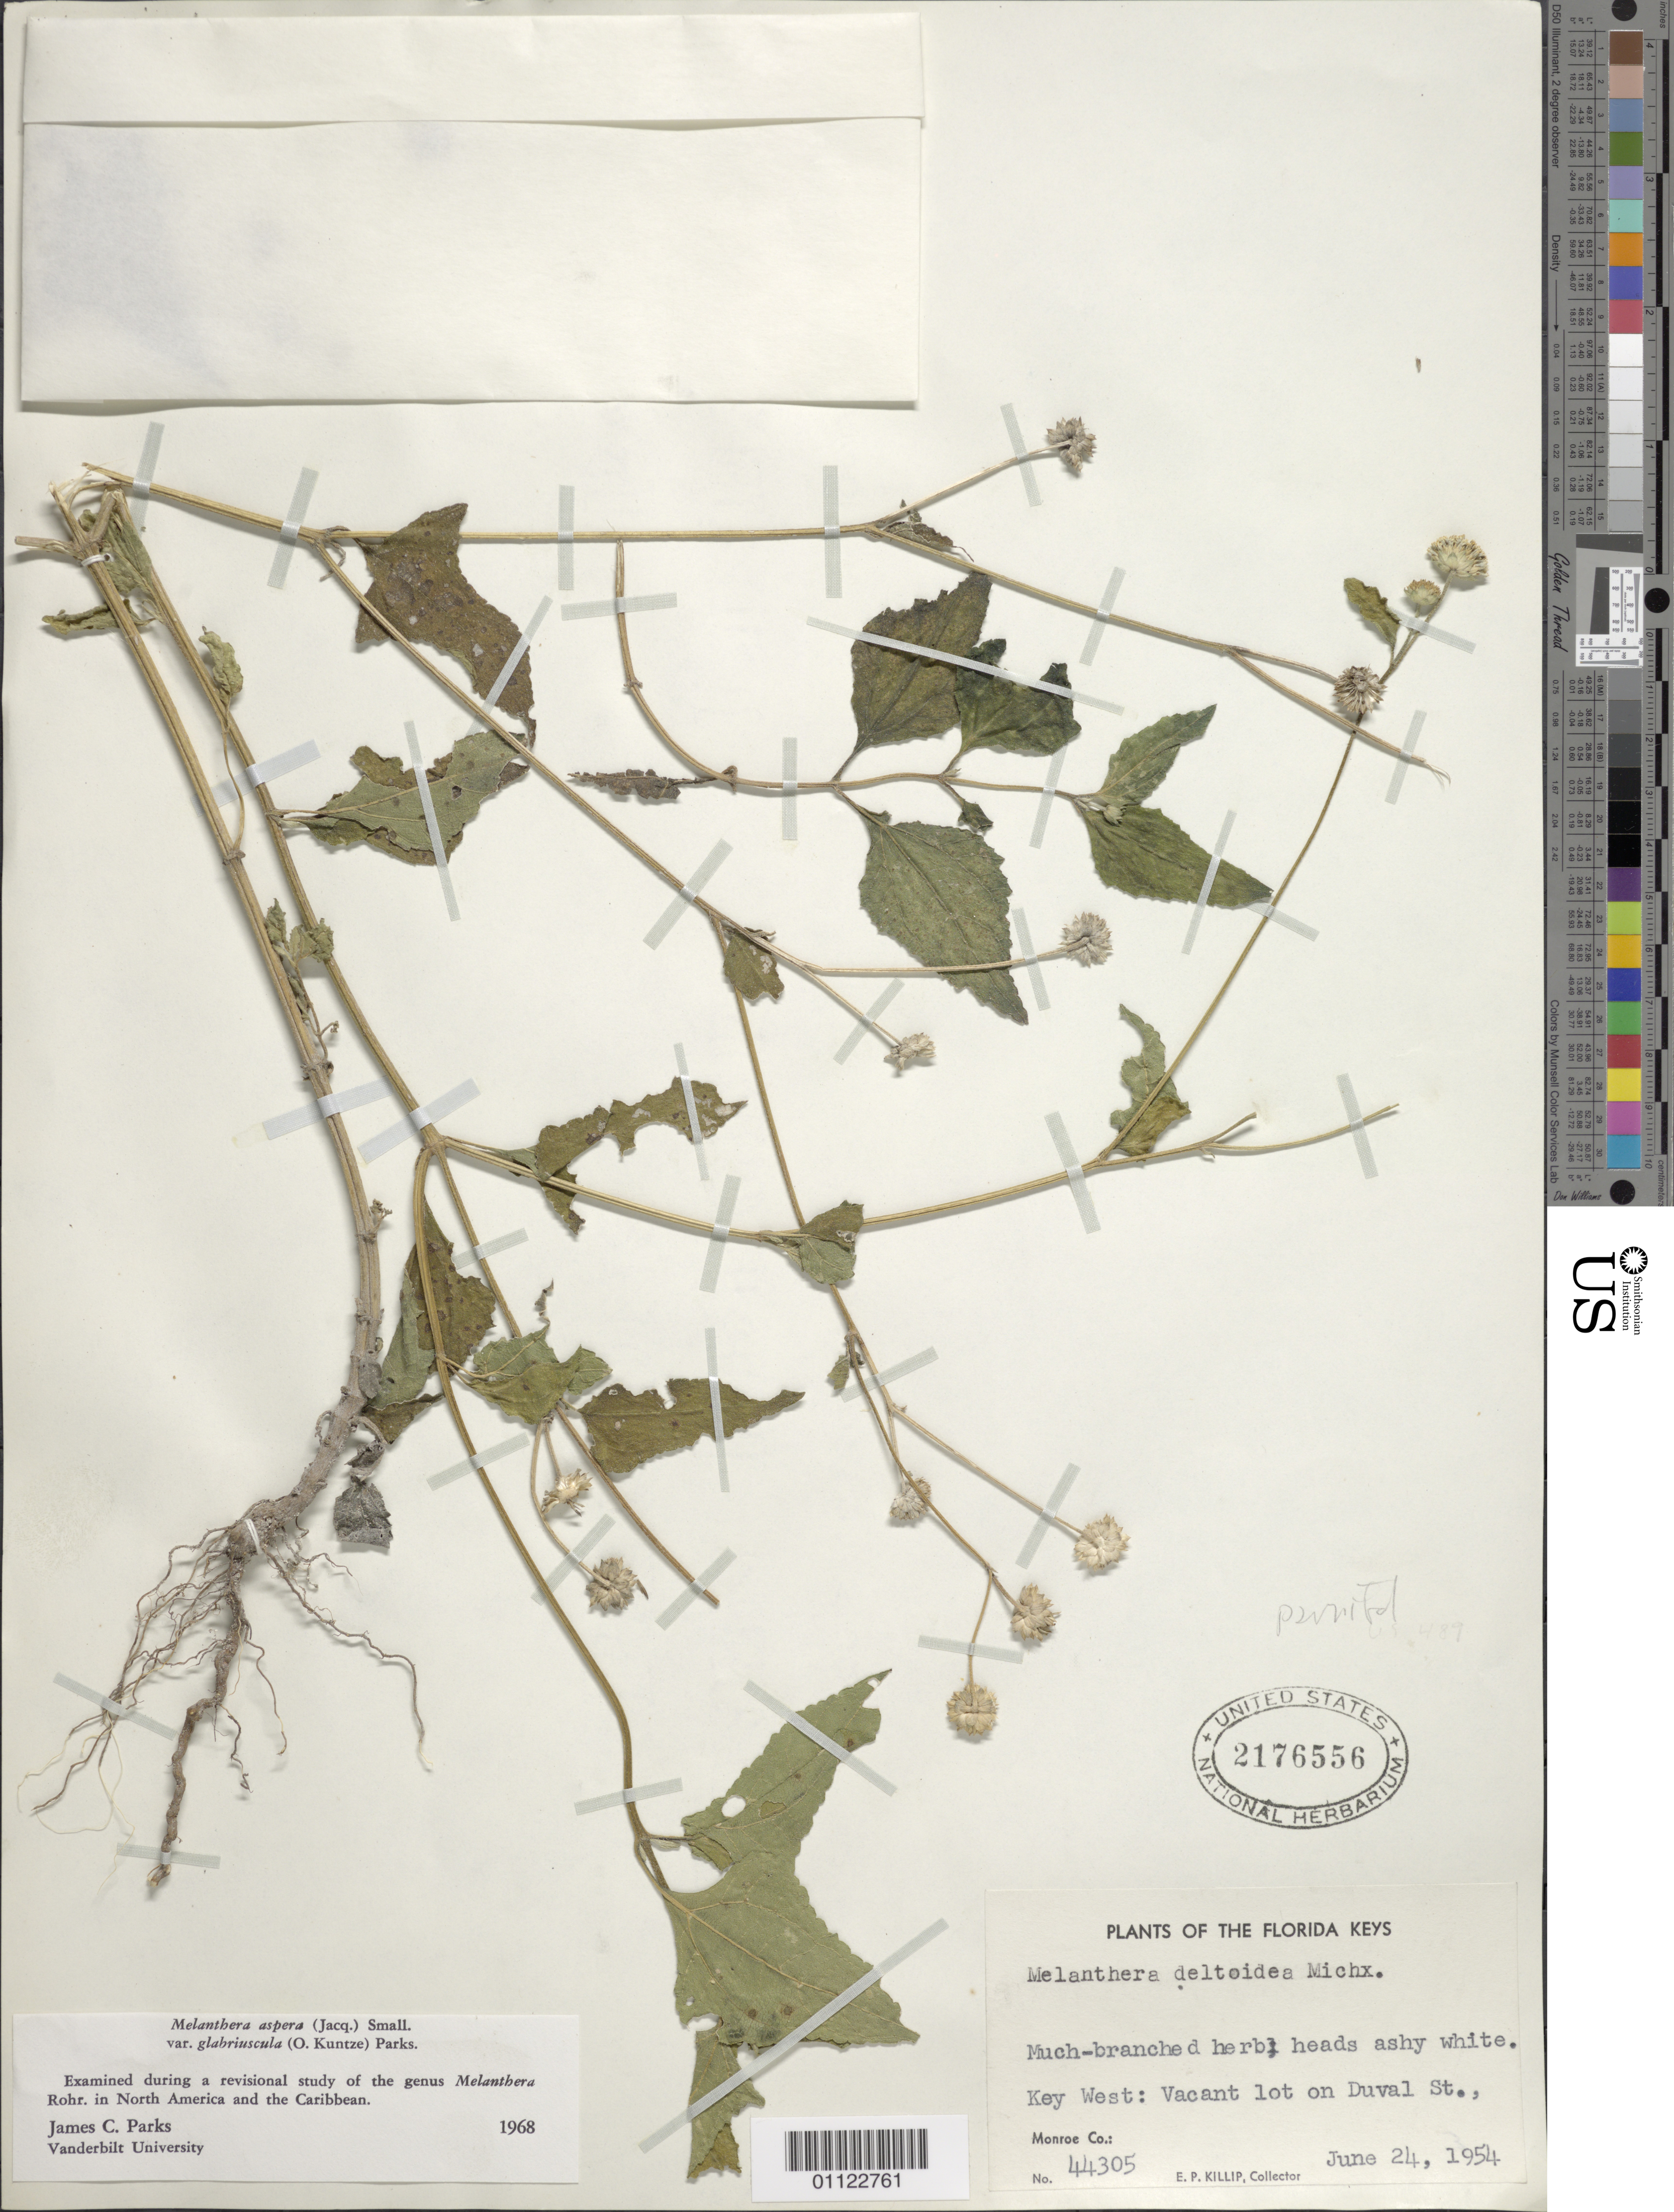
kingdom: Plantae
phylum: Tracheophyta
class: Magnoliopsida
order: Asterales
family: Asteraceae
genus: Melanthera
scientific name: Melanthera parvifolia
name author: Small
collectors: E. P. Killip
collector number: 44305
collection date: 1954-06-24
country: United States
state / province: Florida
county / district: Monroe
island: Key West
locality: Key West; Duval St.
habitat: vacant lot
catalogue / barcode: US 2176556